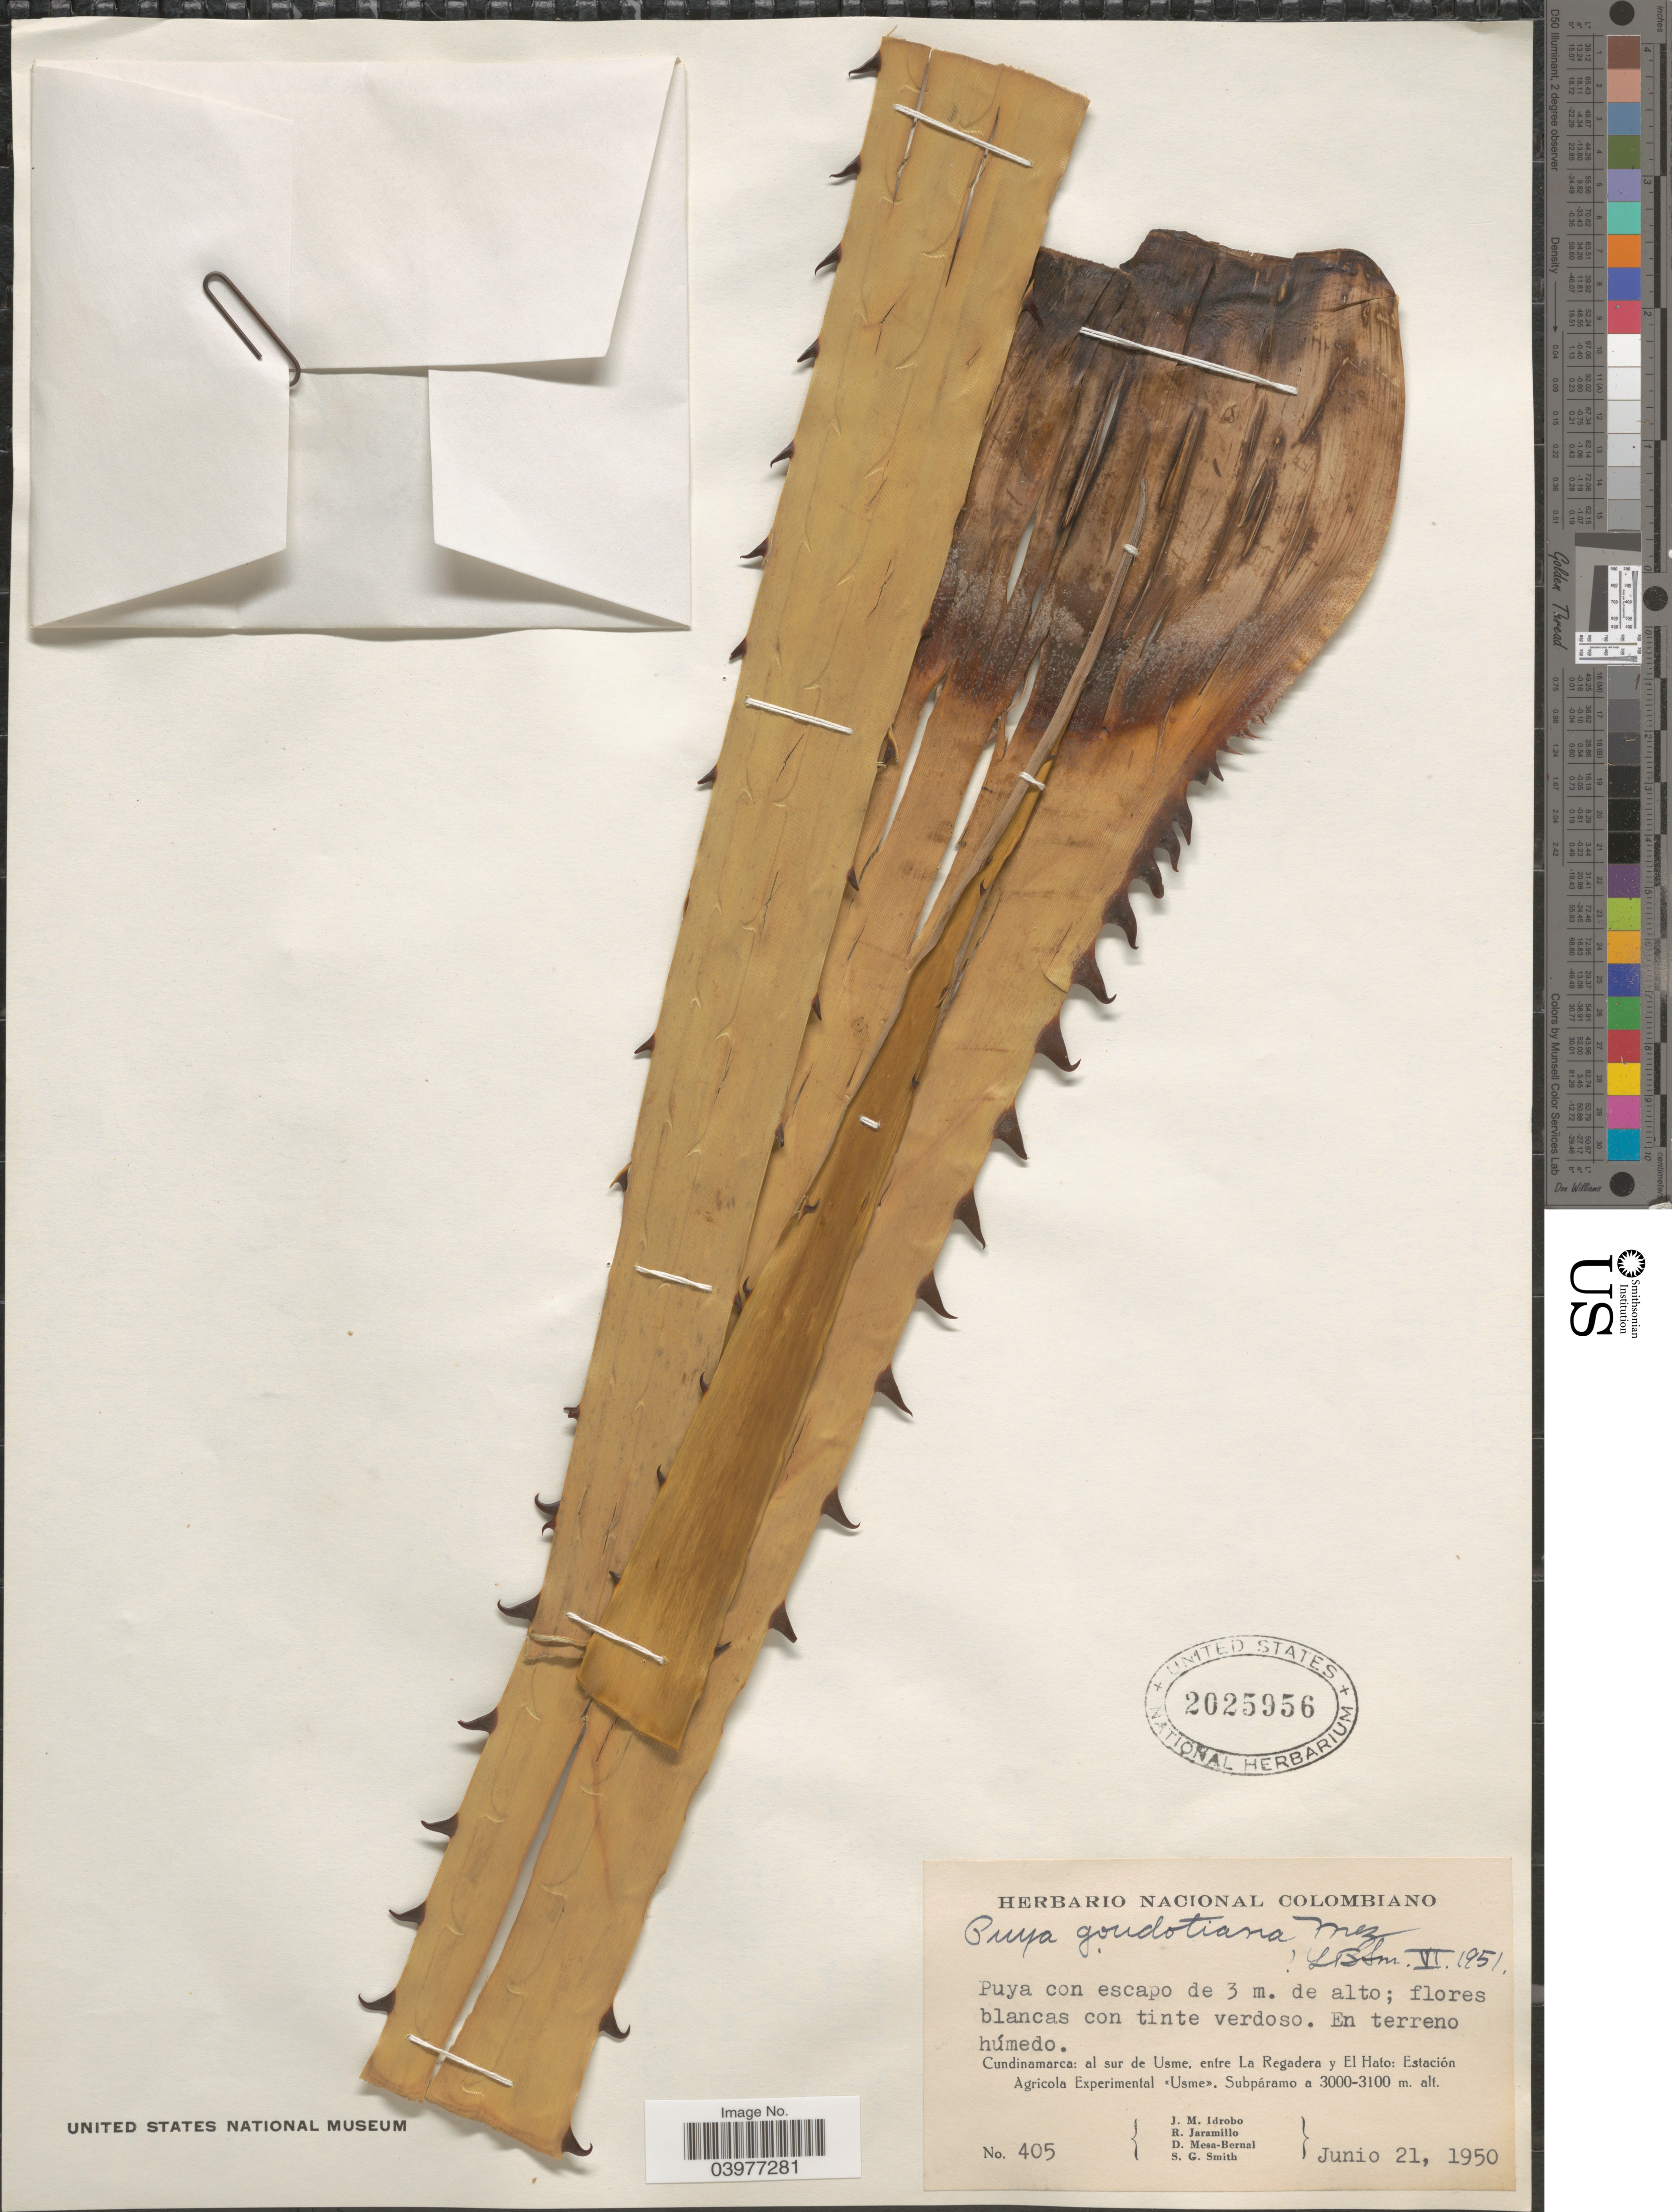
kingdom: Plantae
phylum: Tracheophyta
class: Liliopsida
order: Poales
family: Bromeliaceae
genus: Puya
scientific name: Puya goudotiana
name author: Mez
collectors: J. M. Idrobo, R. Jaramillo, D. Mesa-Bernal & S. G. Smith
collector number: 405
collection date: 1950-06-21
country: Colombia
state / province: Cundinamarca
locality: Al sur de Usme, entre La Regadera y El Hato: Estación Agricola Experimental «Usme». Subpáramo.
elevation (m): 3000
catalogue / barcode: US 2025956